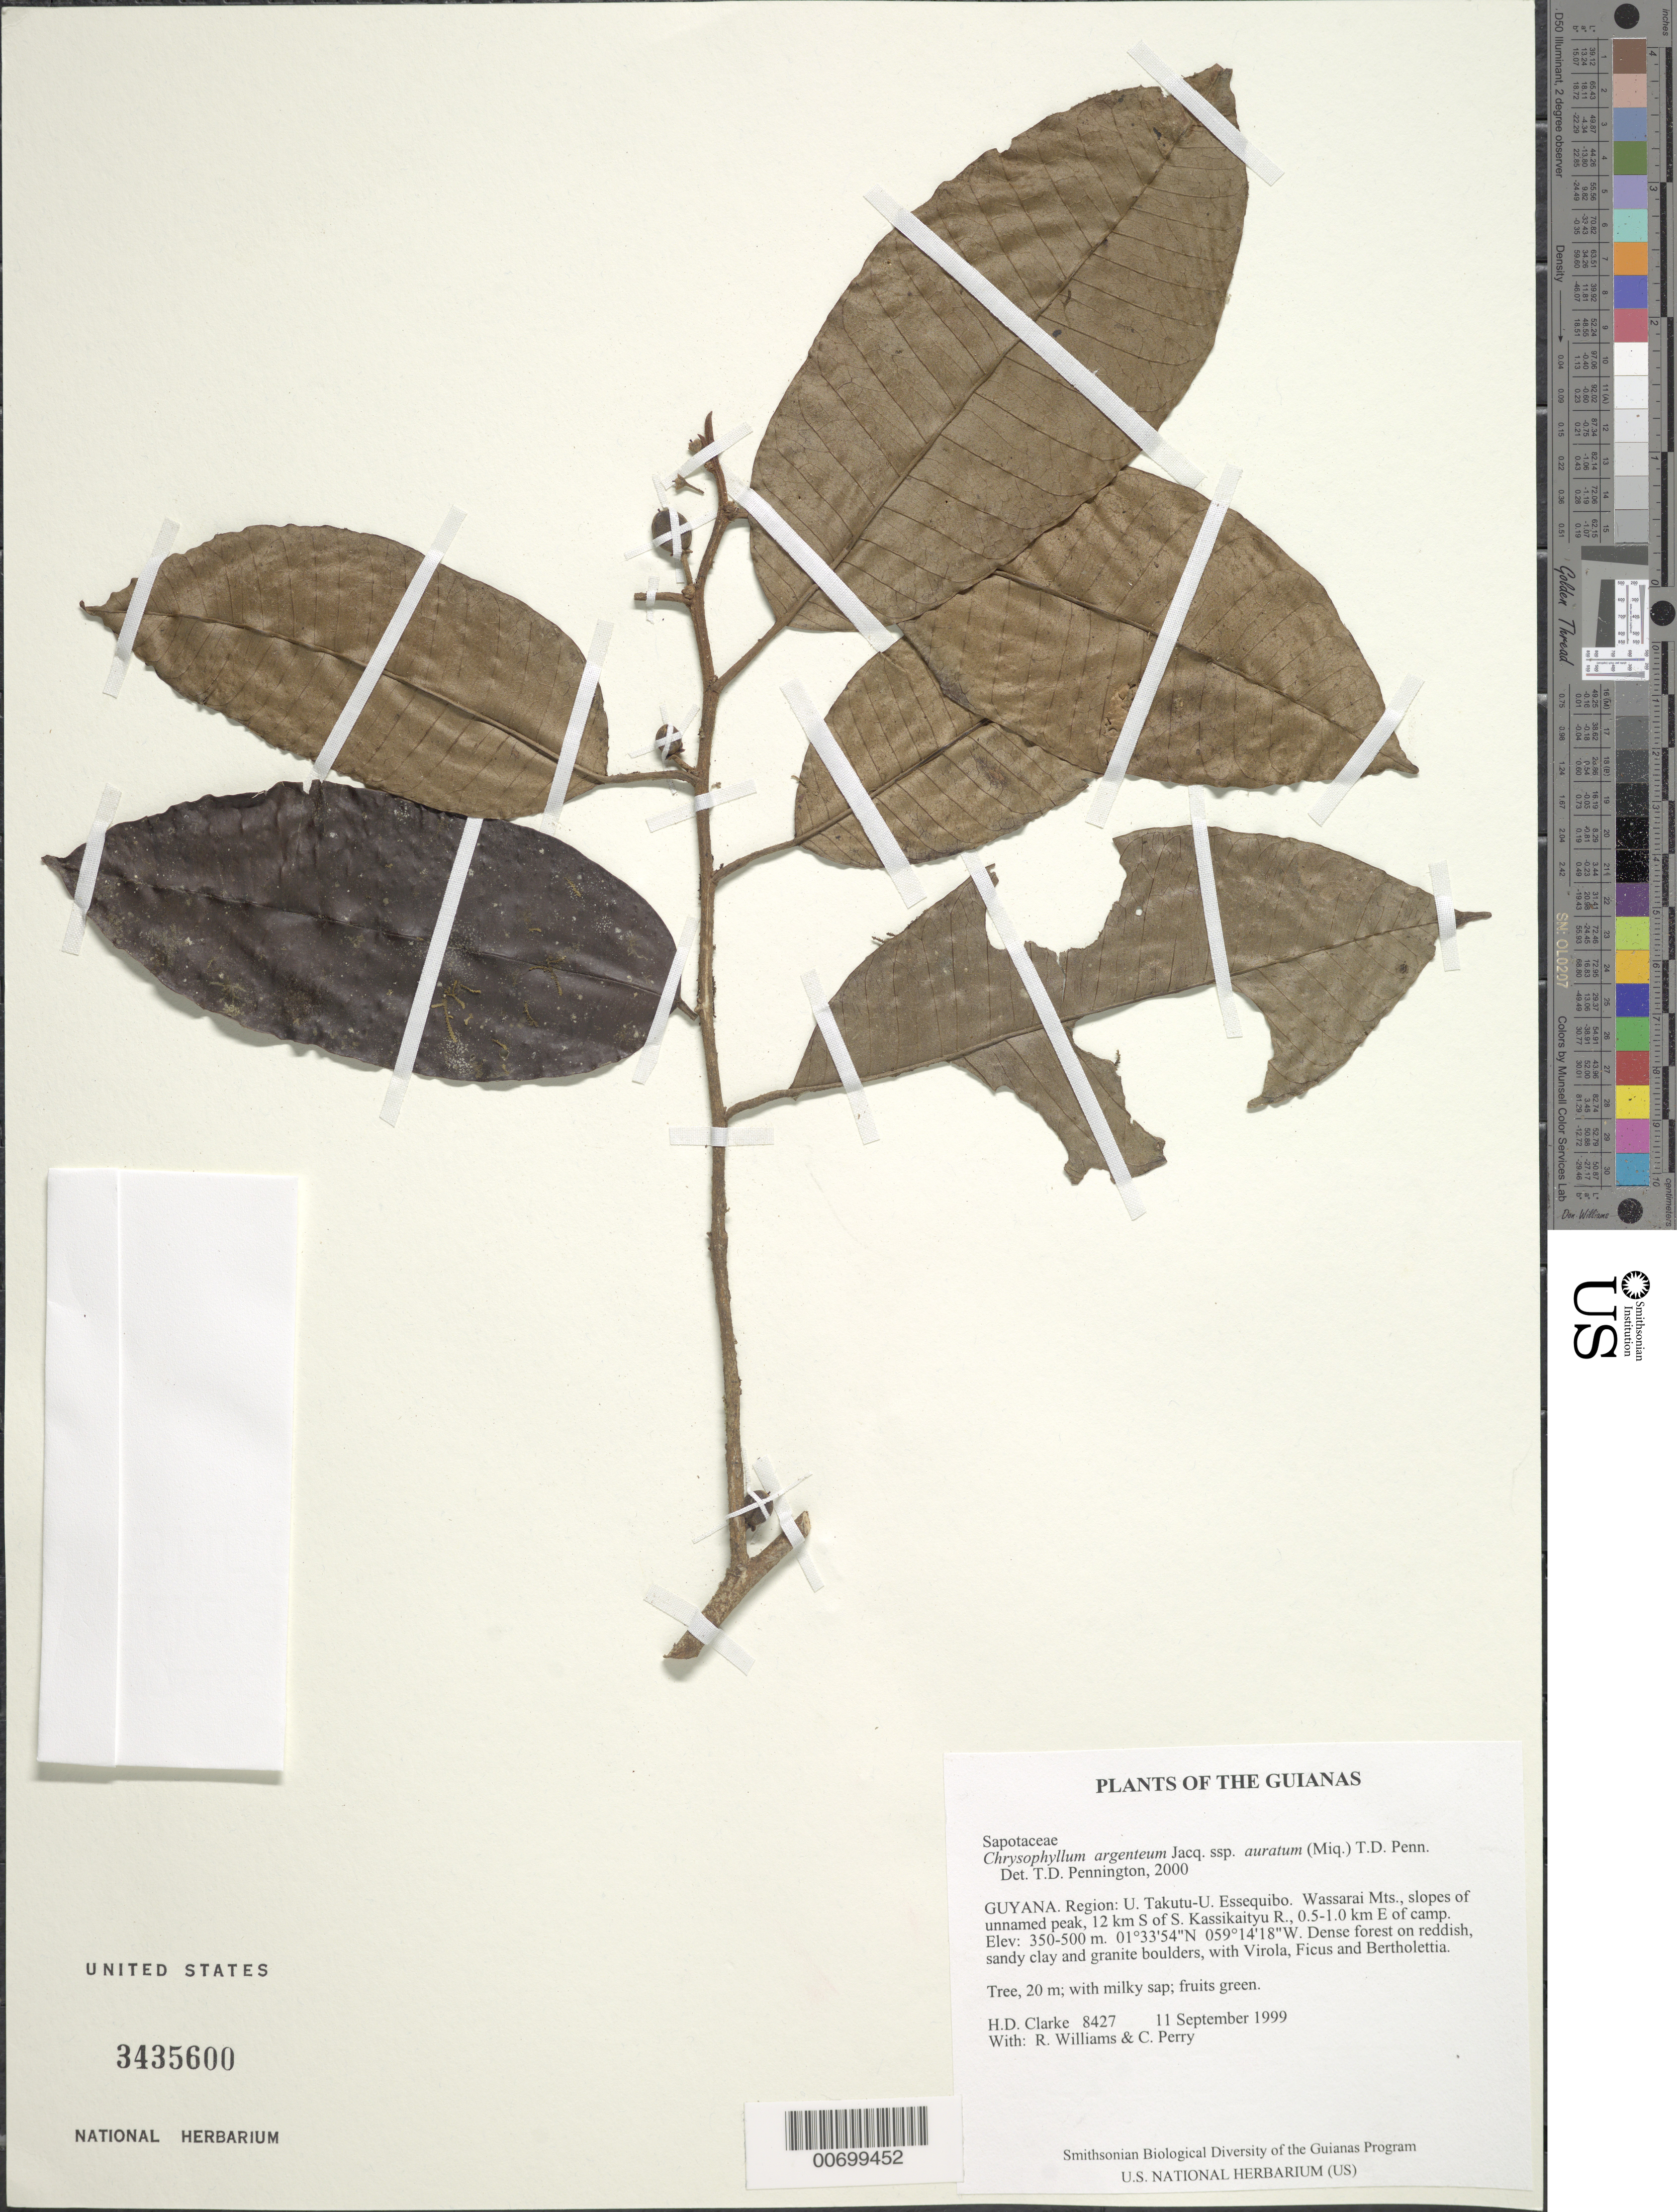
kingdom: Plantae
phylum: Tracheophyta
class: Magnoliopsida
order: Ericales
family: Sapotaceae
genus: Chrysophyllum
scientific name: Chrysophyllum argenteum subsp. auratum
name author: (Miq.) T.D. Penn.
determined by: Pennington, T. D., (K)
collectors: H. D. Clarke, R. Williams & C. Perry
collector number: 8427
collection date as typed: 11 September 1999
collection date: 1999-09-11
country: Guyana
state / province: U. Takutu-U. Essequibo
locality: Wassarai Mts., slopes of unnamed peak, 12 km S of S. Kassikaityu R., 0.5-1.0 km E of camp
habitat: Dense forest on reddish, sandy clay and granite boulders, with Virola, Ficus and Bertholettia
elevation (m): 350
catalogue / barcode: US 3435600